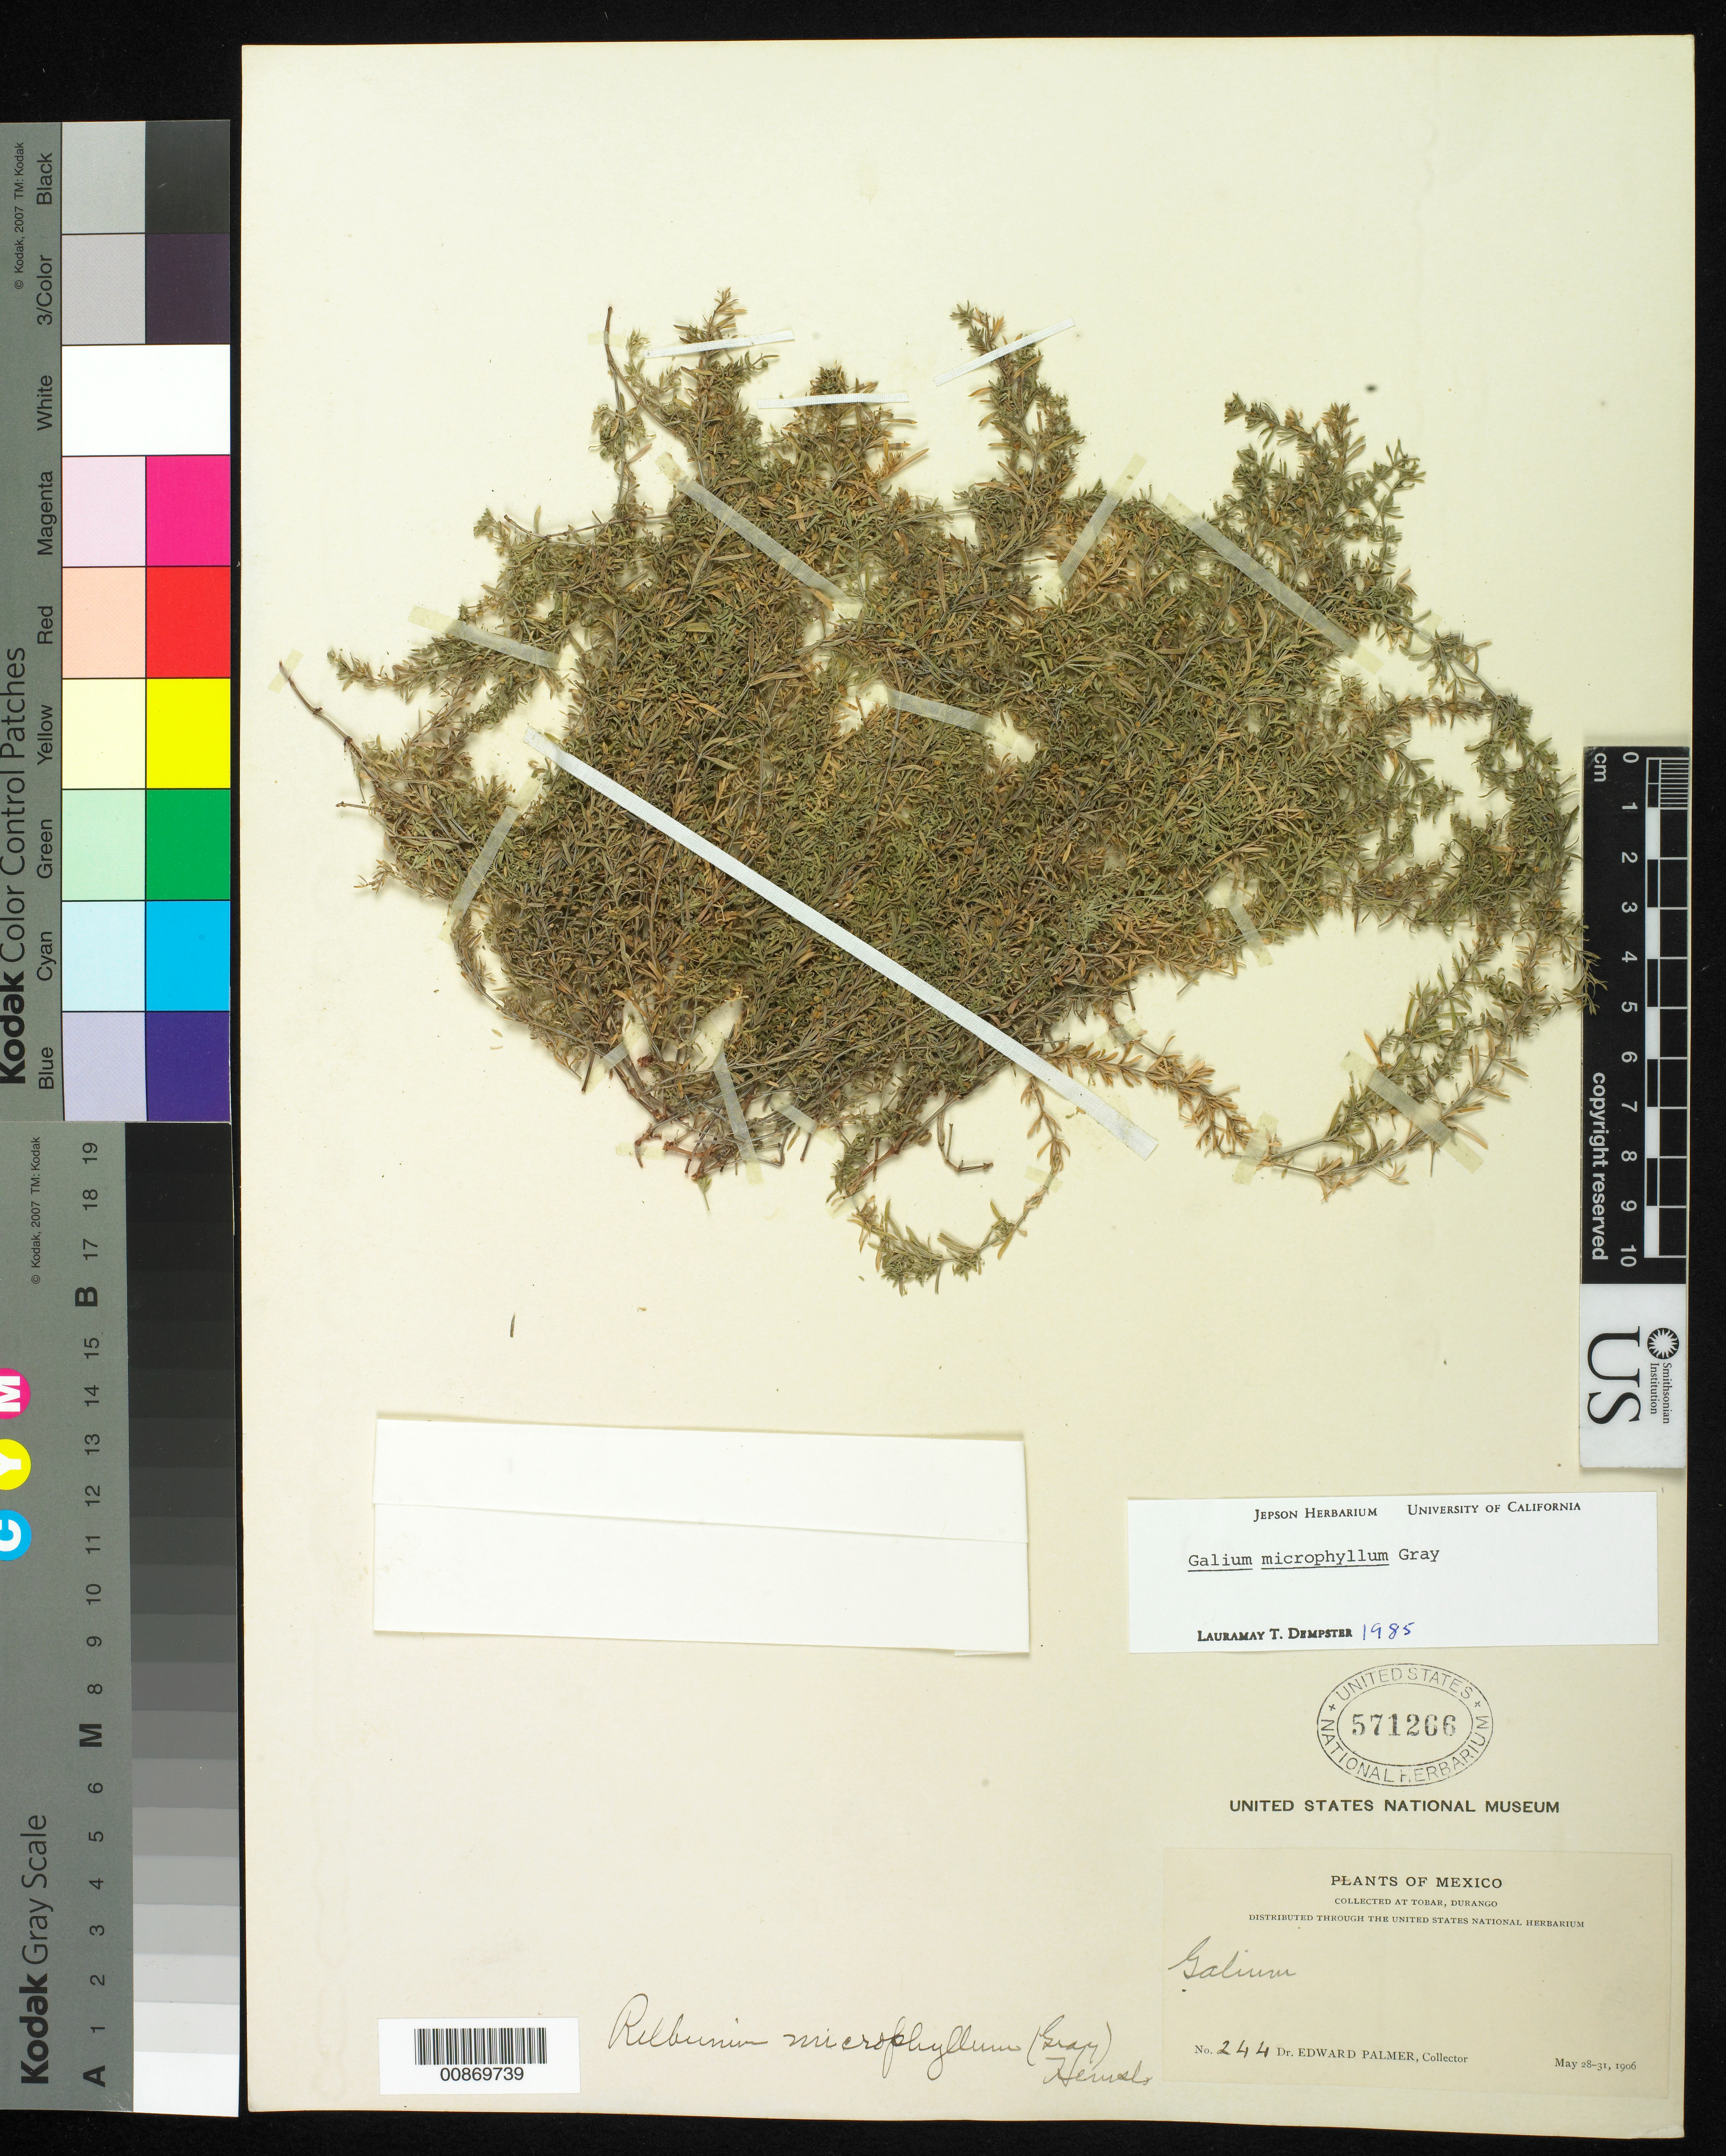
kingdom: Plantae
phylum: Tracheophyta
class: Magnoliopsida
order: Gentianales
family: Rubiaceae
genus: Galium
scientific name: Galium microphyllum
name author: A. Gray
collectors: E. Palmer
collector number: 244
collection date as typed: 28 May 1906 to 31 May 1906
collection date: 1906-05-28/1906-05-31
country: Mexico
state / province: Durango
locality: Tobar, Durango.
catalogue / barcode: US 571266